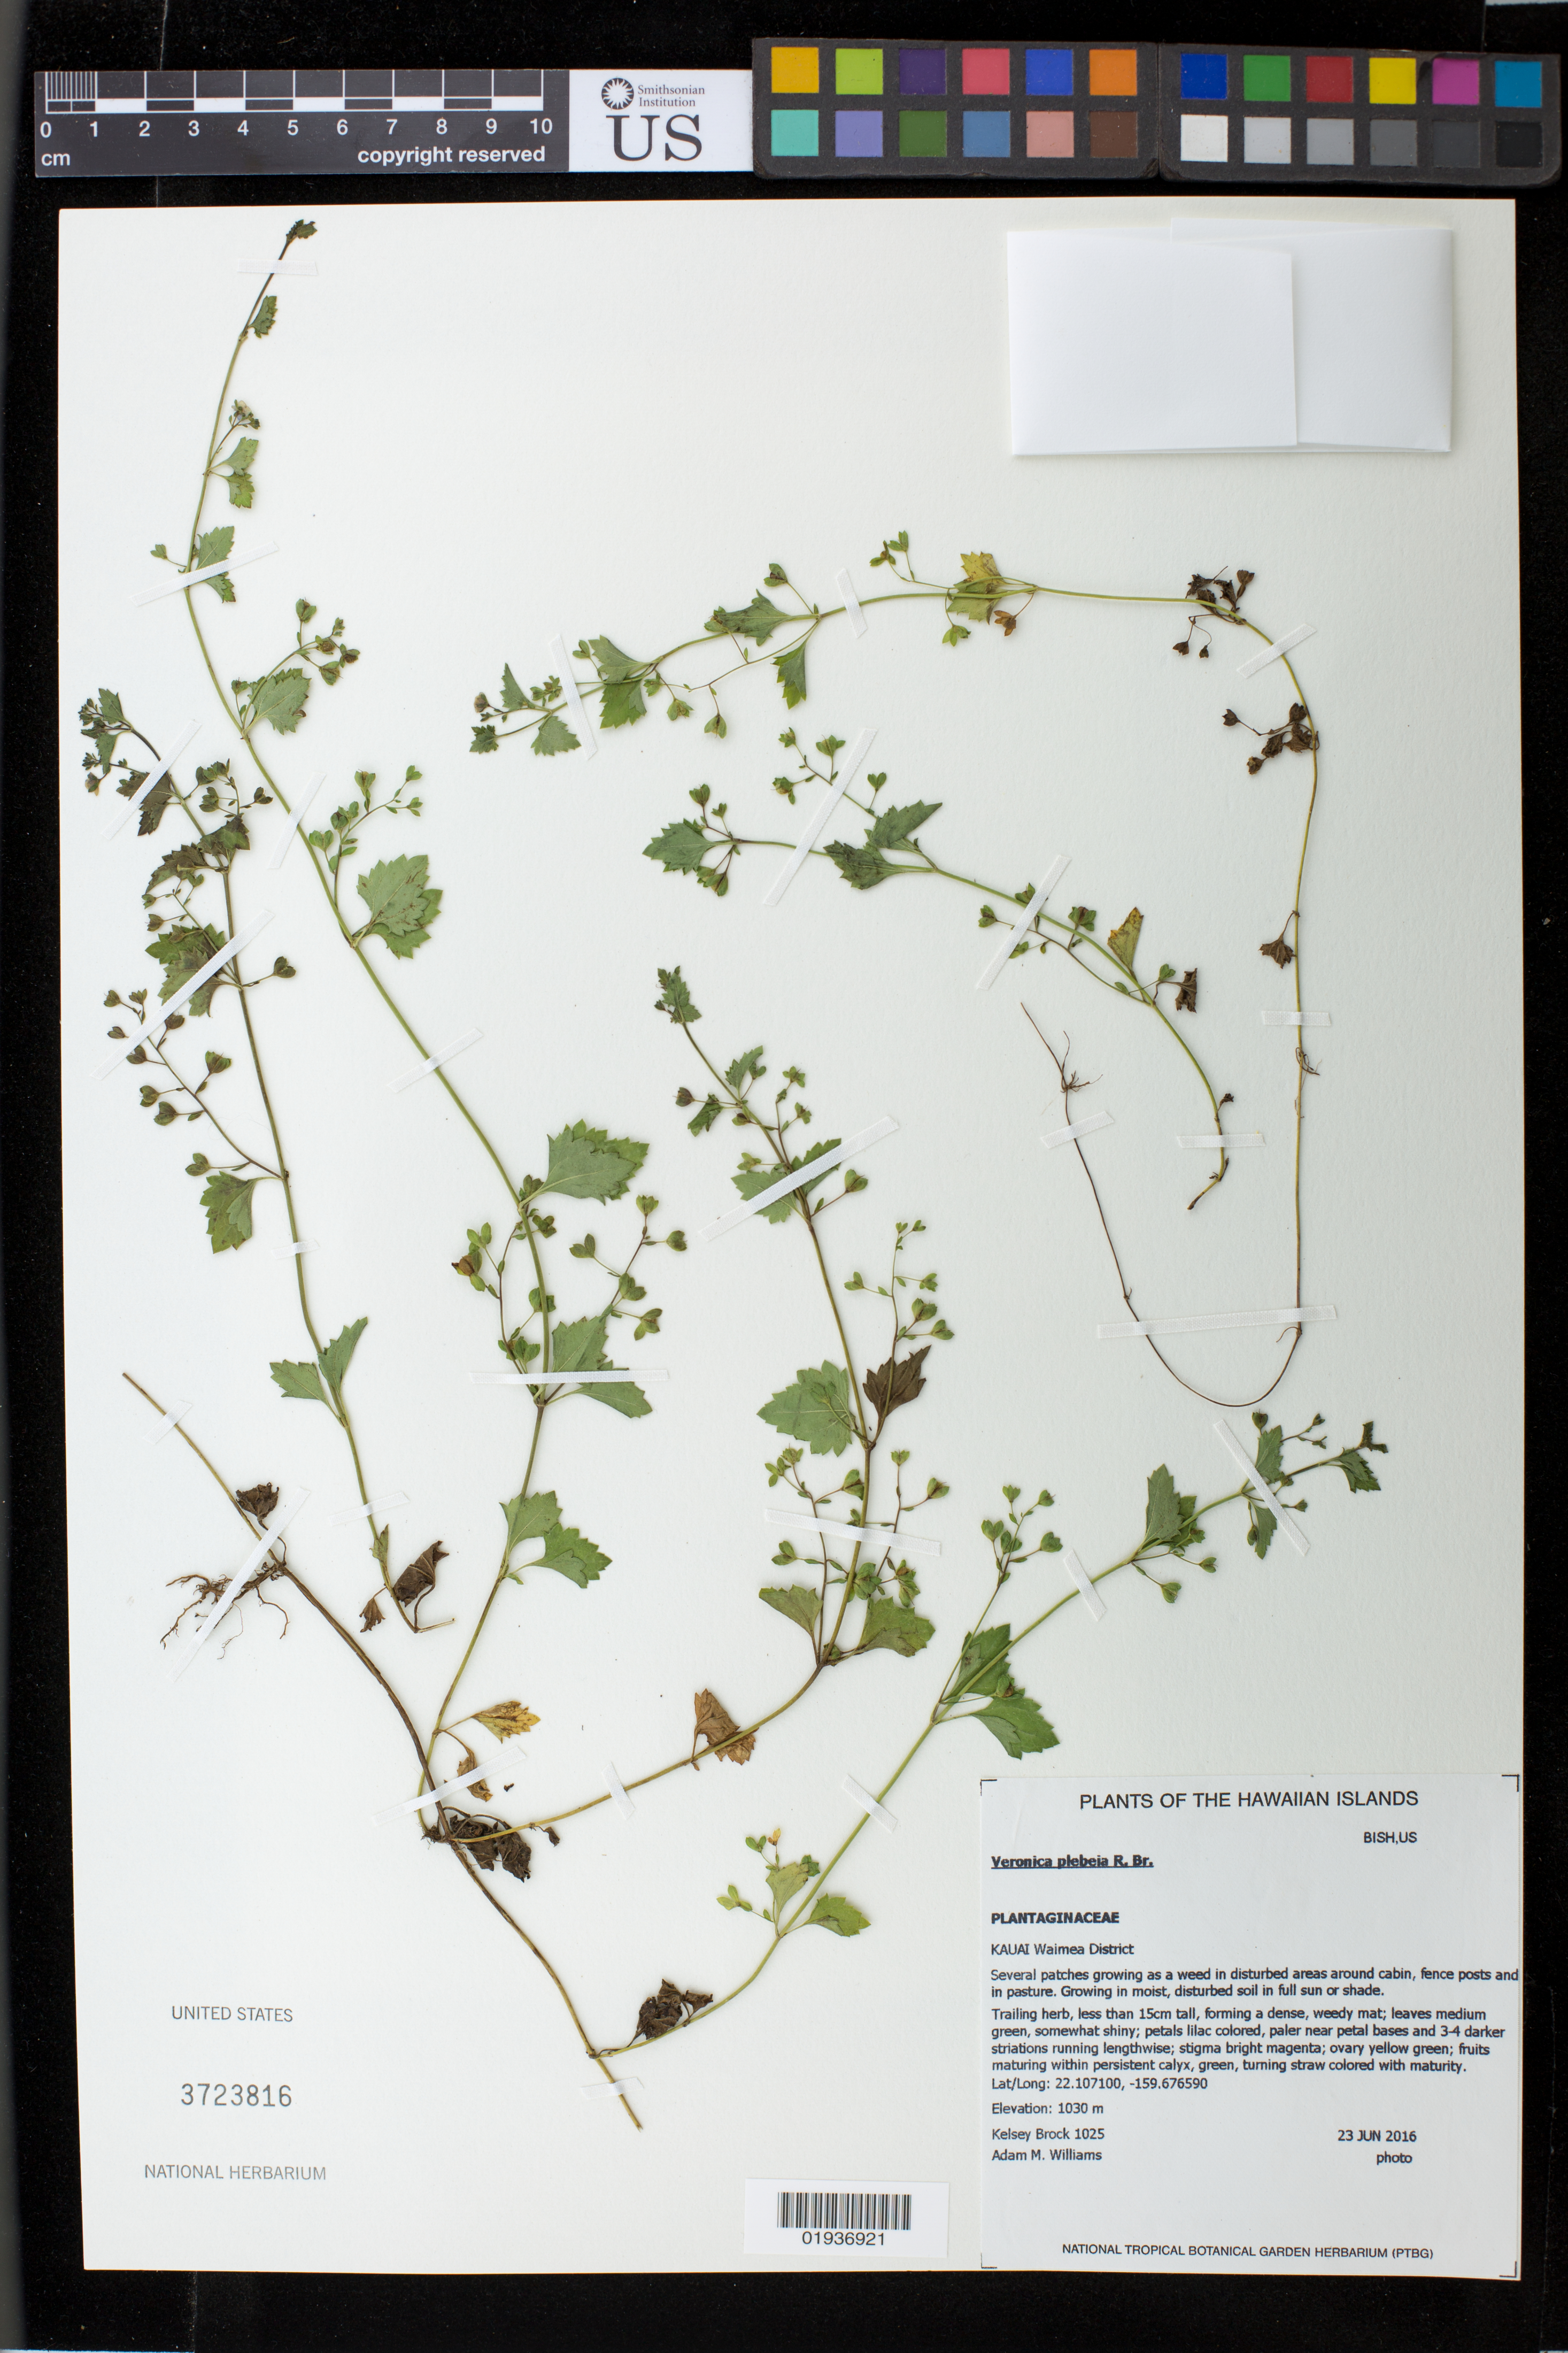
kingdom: Plantae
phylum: Tracheophyta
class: Magnoliopsida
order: Lamiales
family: Plantaginaceae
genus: Veronica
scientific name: Veronica plebeia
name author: R. Br.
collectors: K. Brock & A. Williams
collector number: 1025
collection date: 2016-06-23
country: United States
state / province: Hawaii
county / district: Kauai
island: Kaua'i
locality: Waimea District, around cabin, fence posts, and in pasture.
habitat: Disturbed areas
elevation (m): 1030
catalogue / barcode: US 3723816